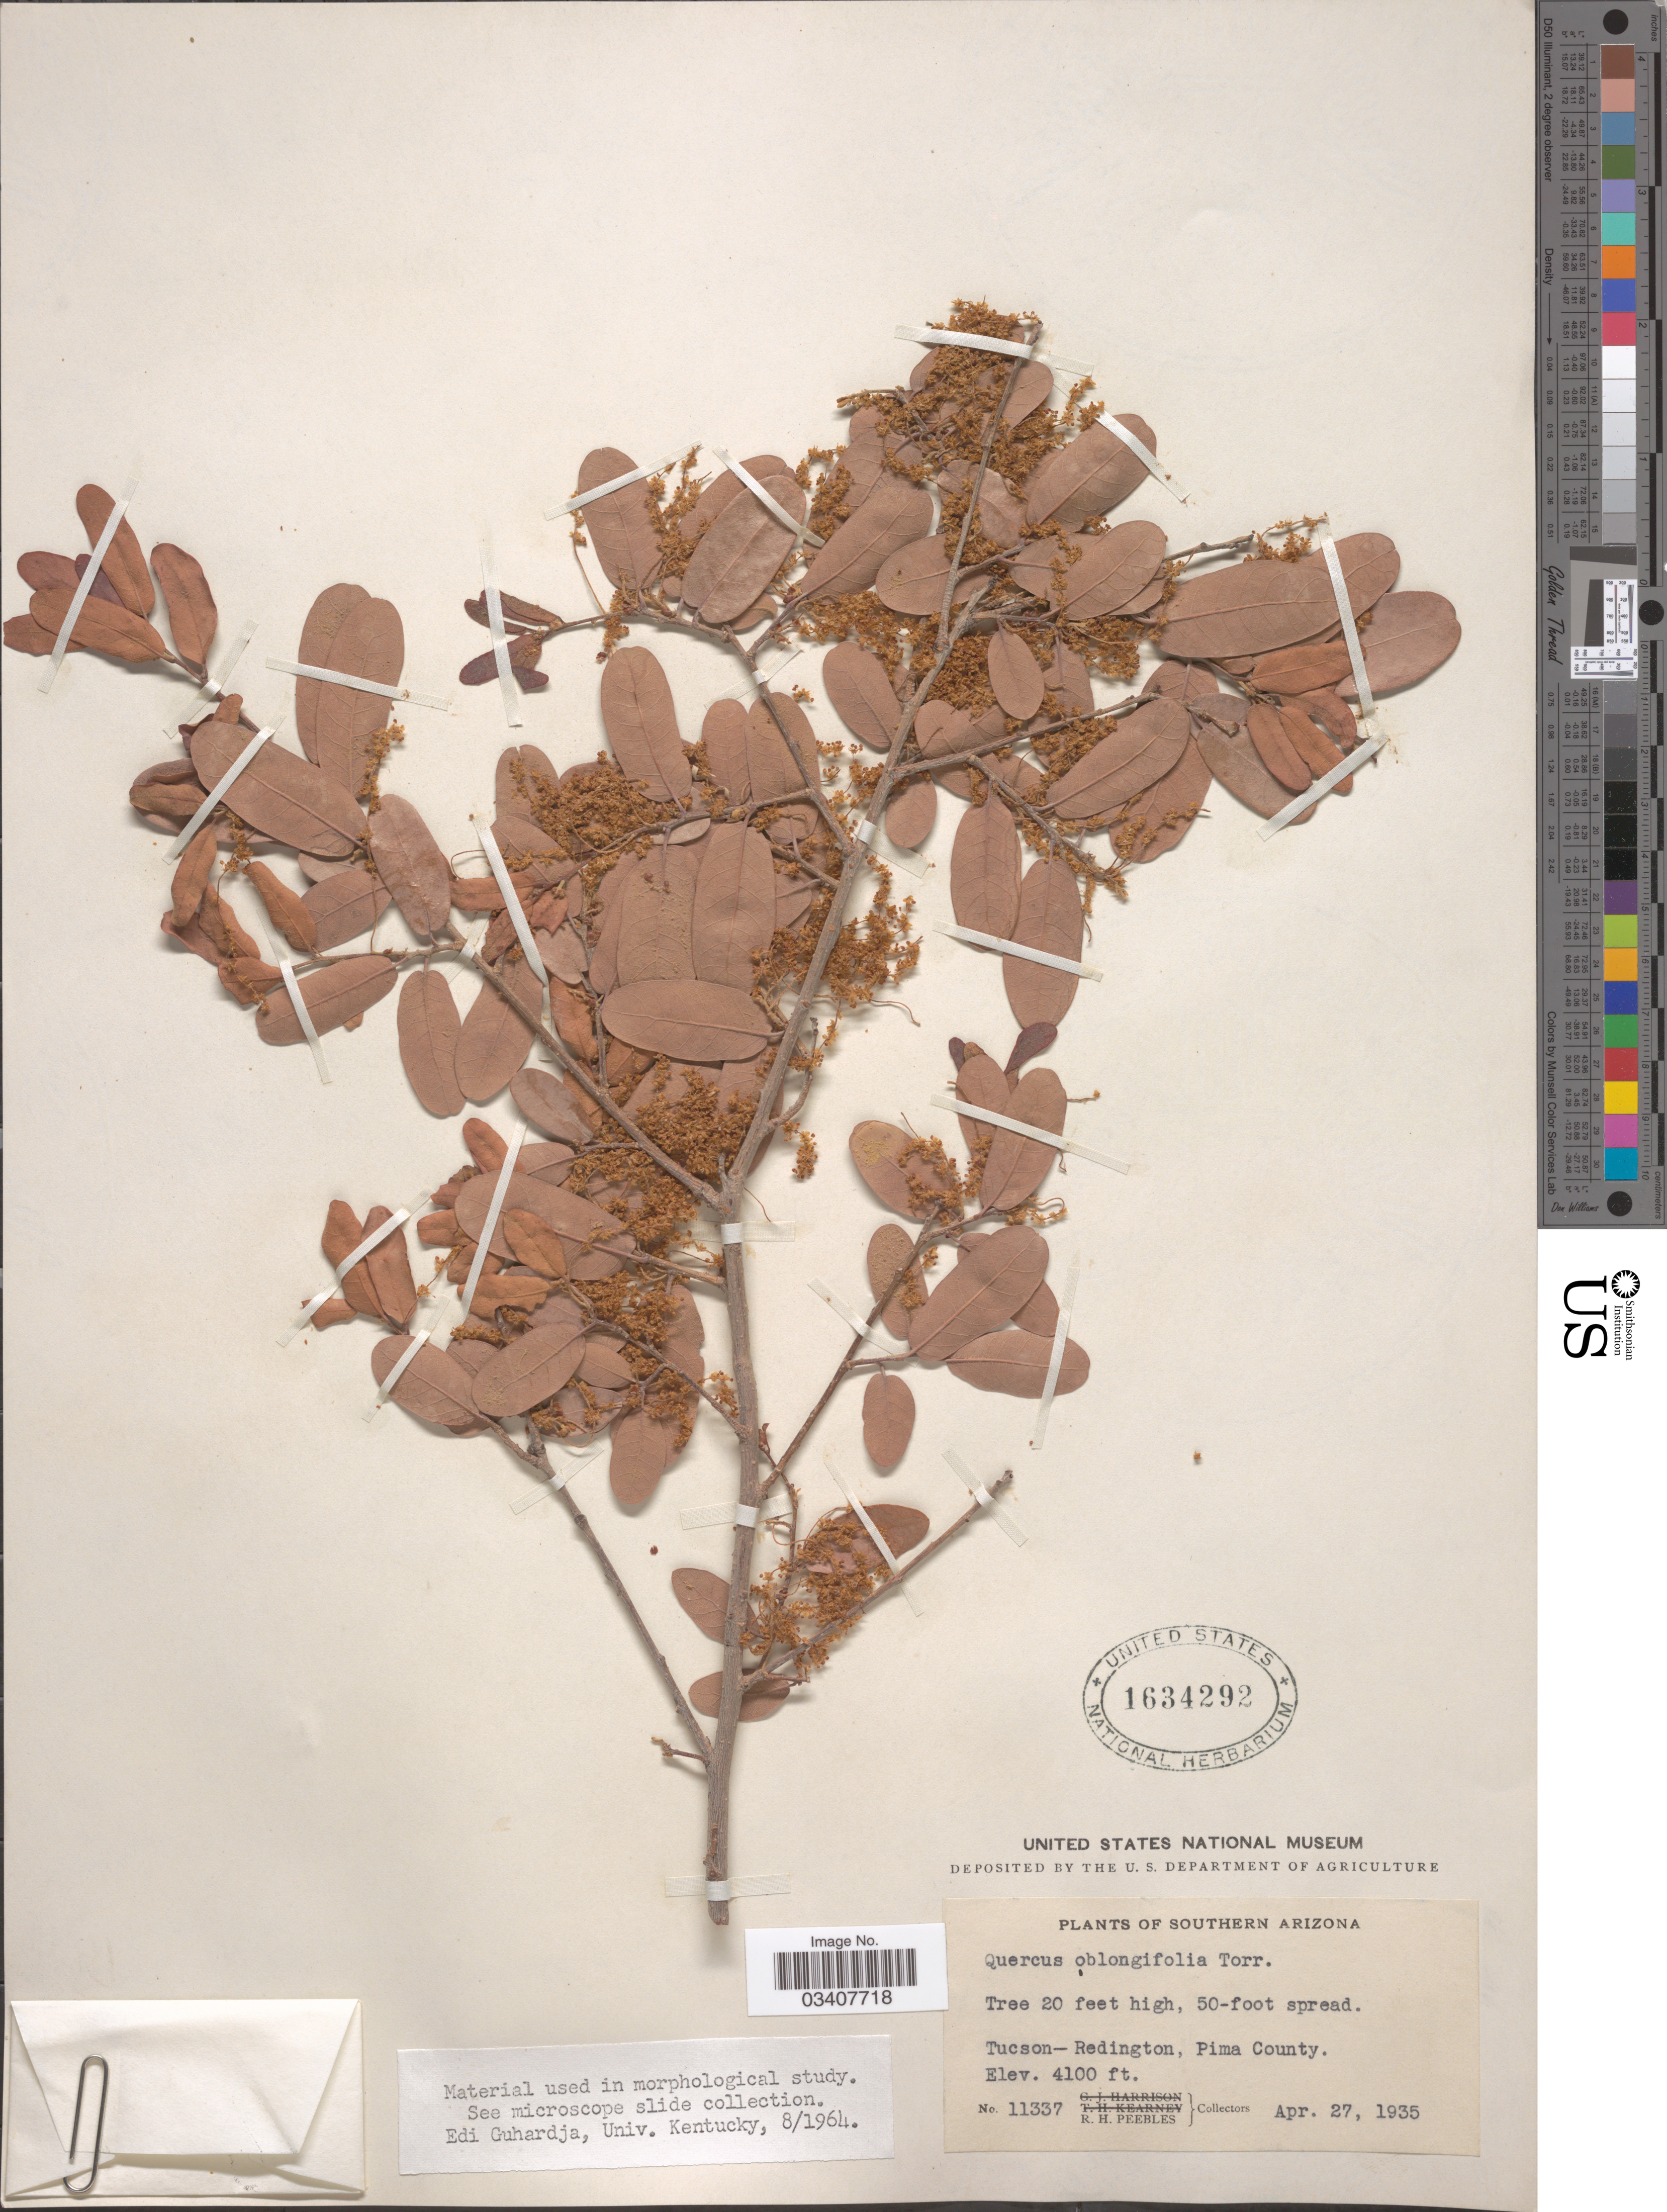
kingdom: Plantae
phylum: Tracheophyta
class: Magnoliopsida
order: Fagales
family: Fagaceae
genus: Quercus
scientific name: Quercus oblongifolia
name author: Torr.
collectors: R. H. Peebles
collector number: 11337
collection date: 1935-04-27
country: United States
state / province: Arizona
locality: Southern Arizona. Tucson - Redington, Pima County.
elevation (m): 1250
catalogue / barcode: US 1634292